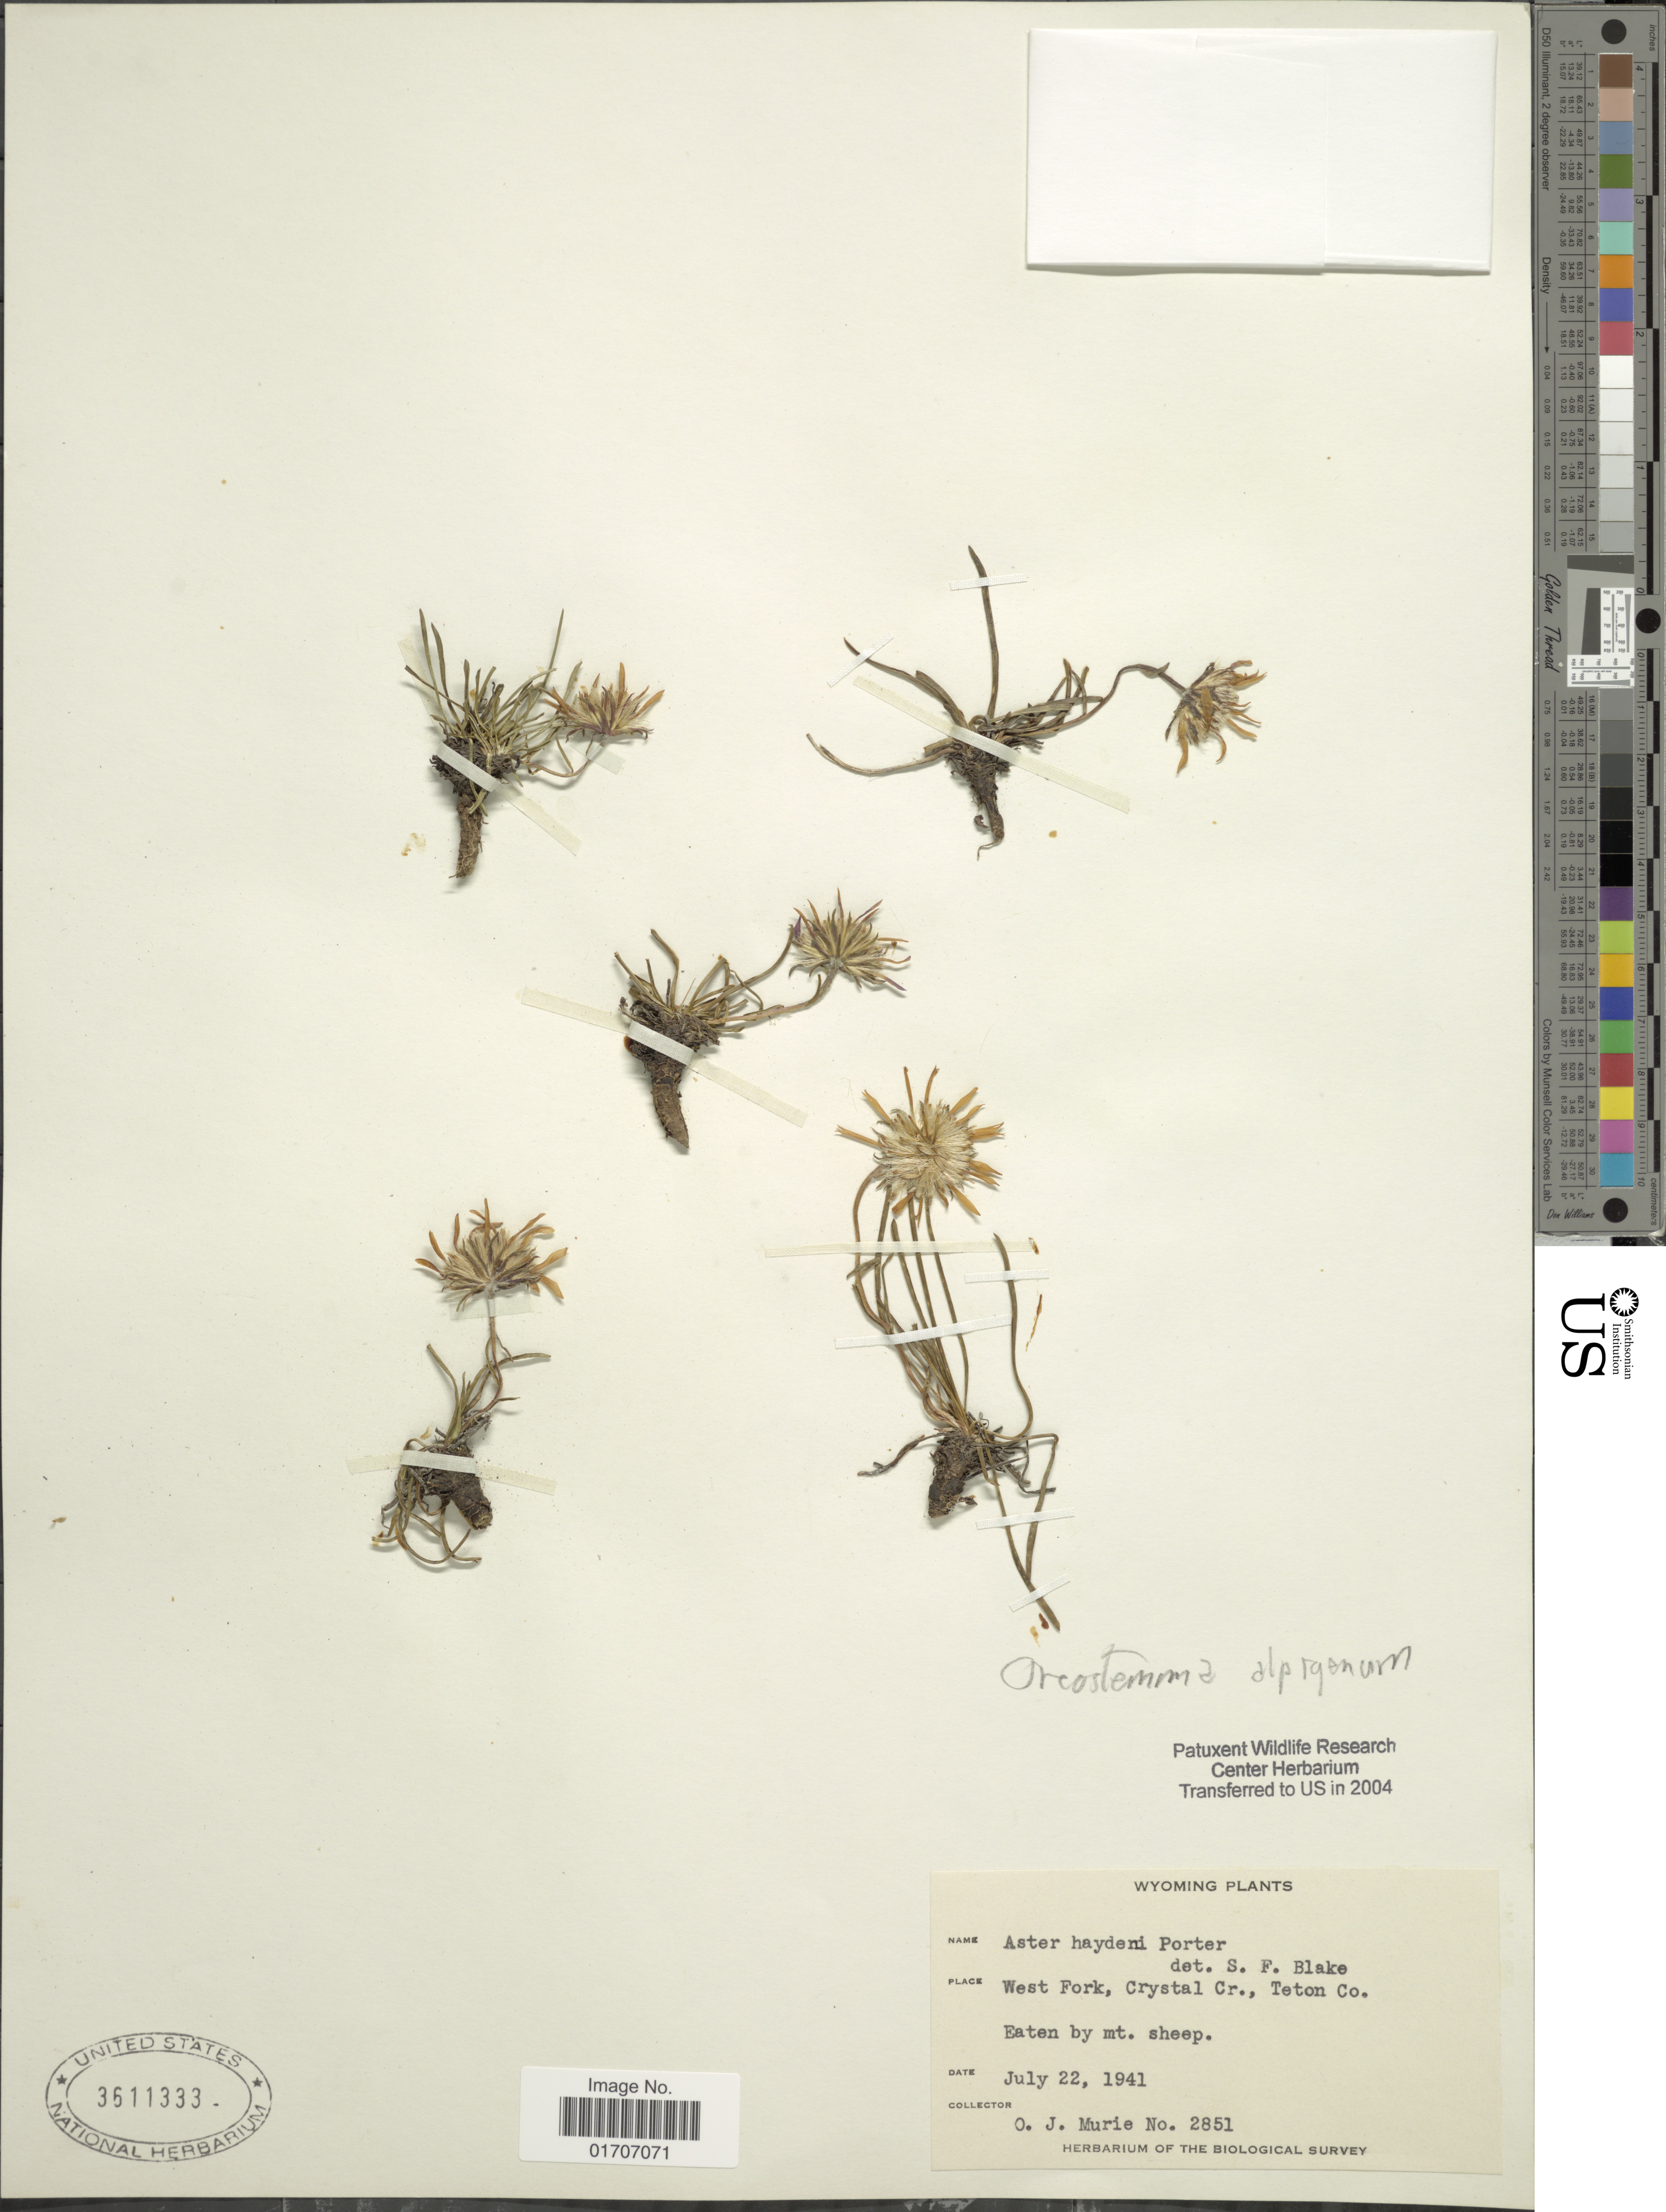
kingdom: Plantae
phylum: Tracheophyta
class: Magnoliopsida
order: Asterales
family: Asteraceae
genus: Oreostemma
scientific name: Oreostemma alpigenum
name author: (Torr. & A. Gray) Greene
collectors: O. Murie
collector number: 2851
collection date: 1941-07-22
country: United States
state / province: Wyoming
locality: West Fork, Crystal Cr., Teton Co.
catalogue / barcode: US 3611333